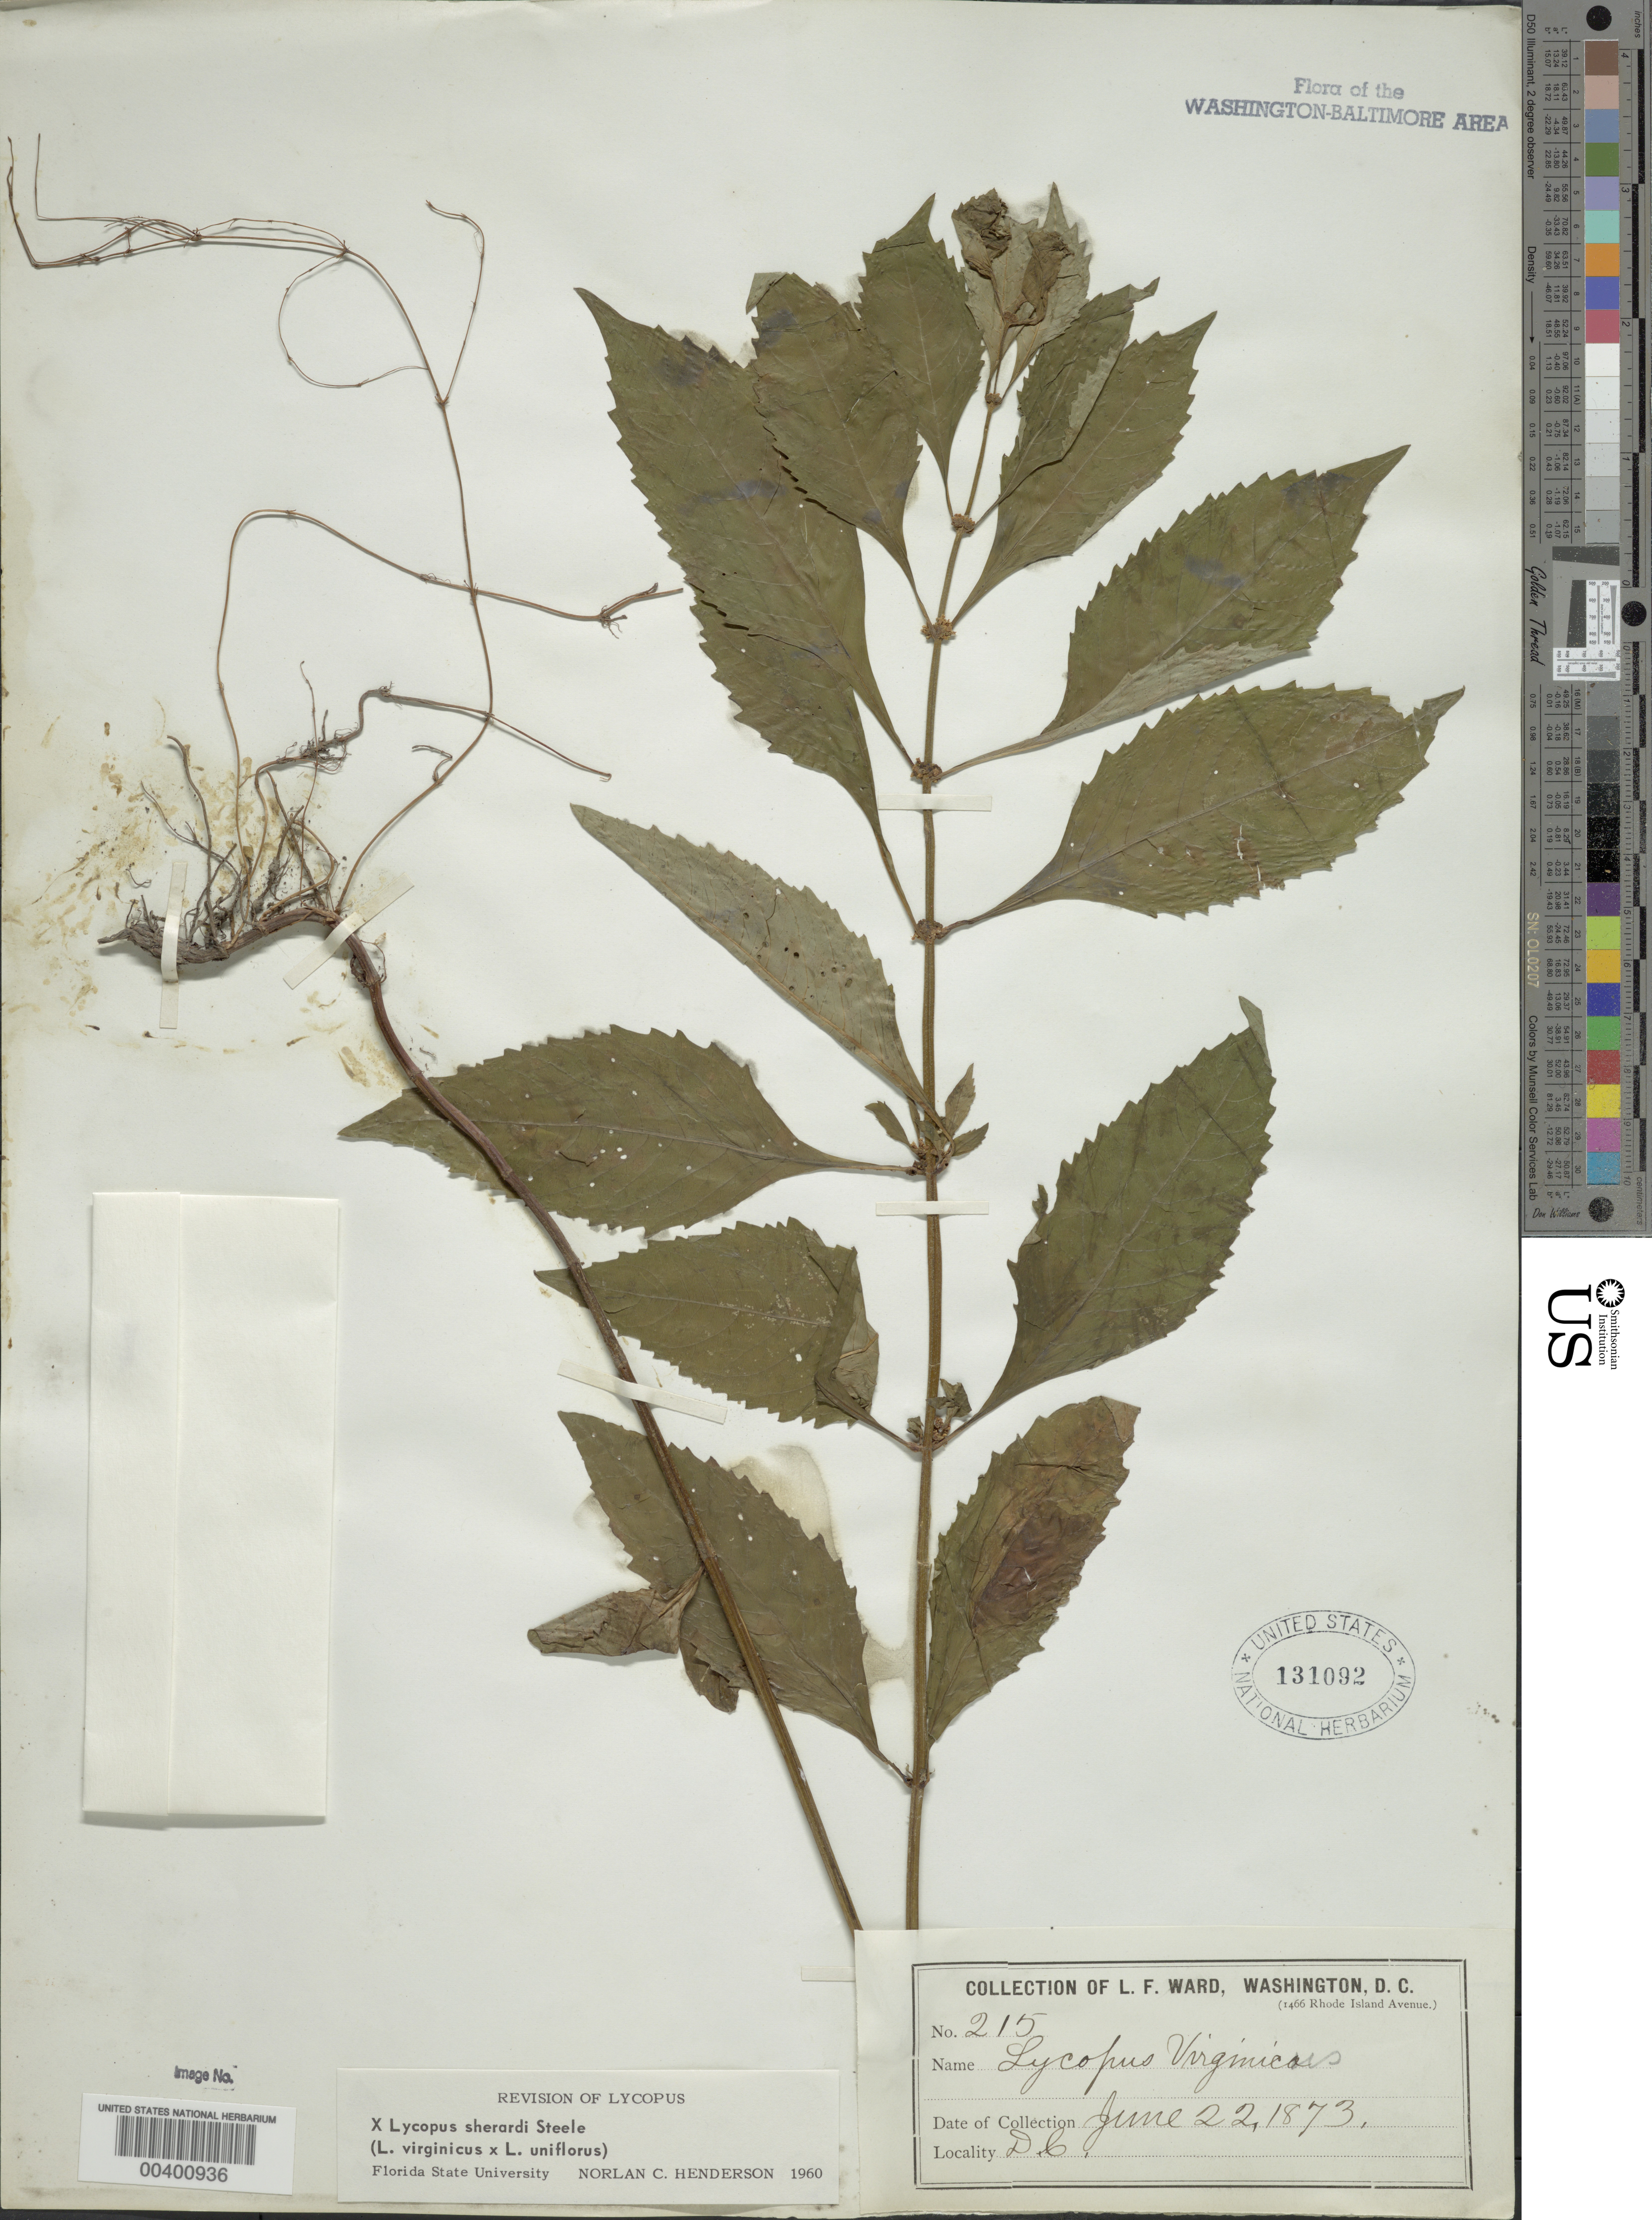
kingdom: Plantae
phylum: Tracheophyta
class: Magnoliopsida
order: Lamiales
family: Lamiaceae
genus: Lycopus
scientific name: Lycopus x sherardii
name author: E.S. Steele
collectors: L. F. Ward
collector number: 215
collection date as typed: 22 Jun 1873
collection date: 1873-06-22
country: United States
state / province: District of Columbia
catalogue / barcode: US 131092